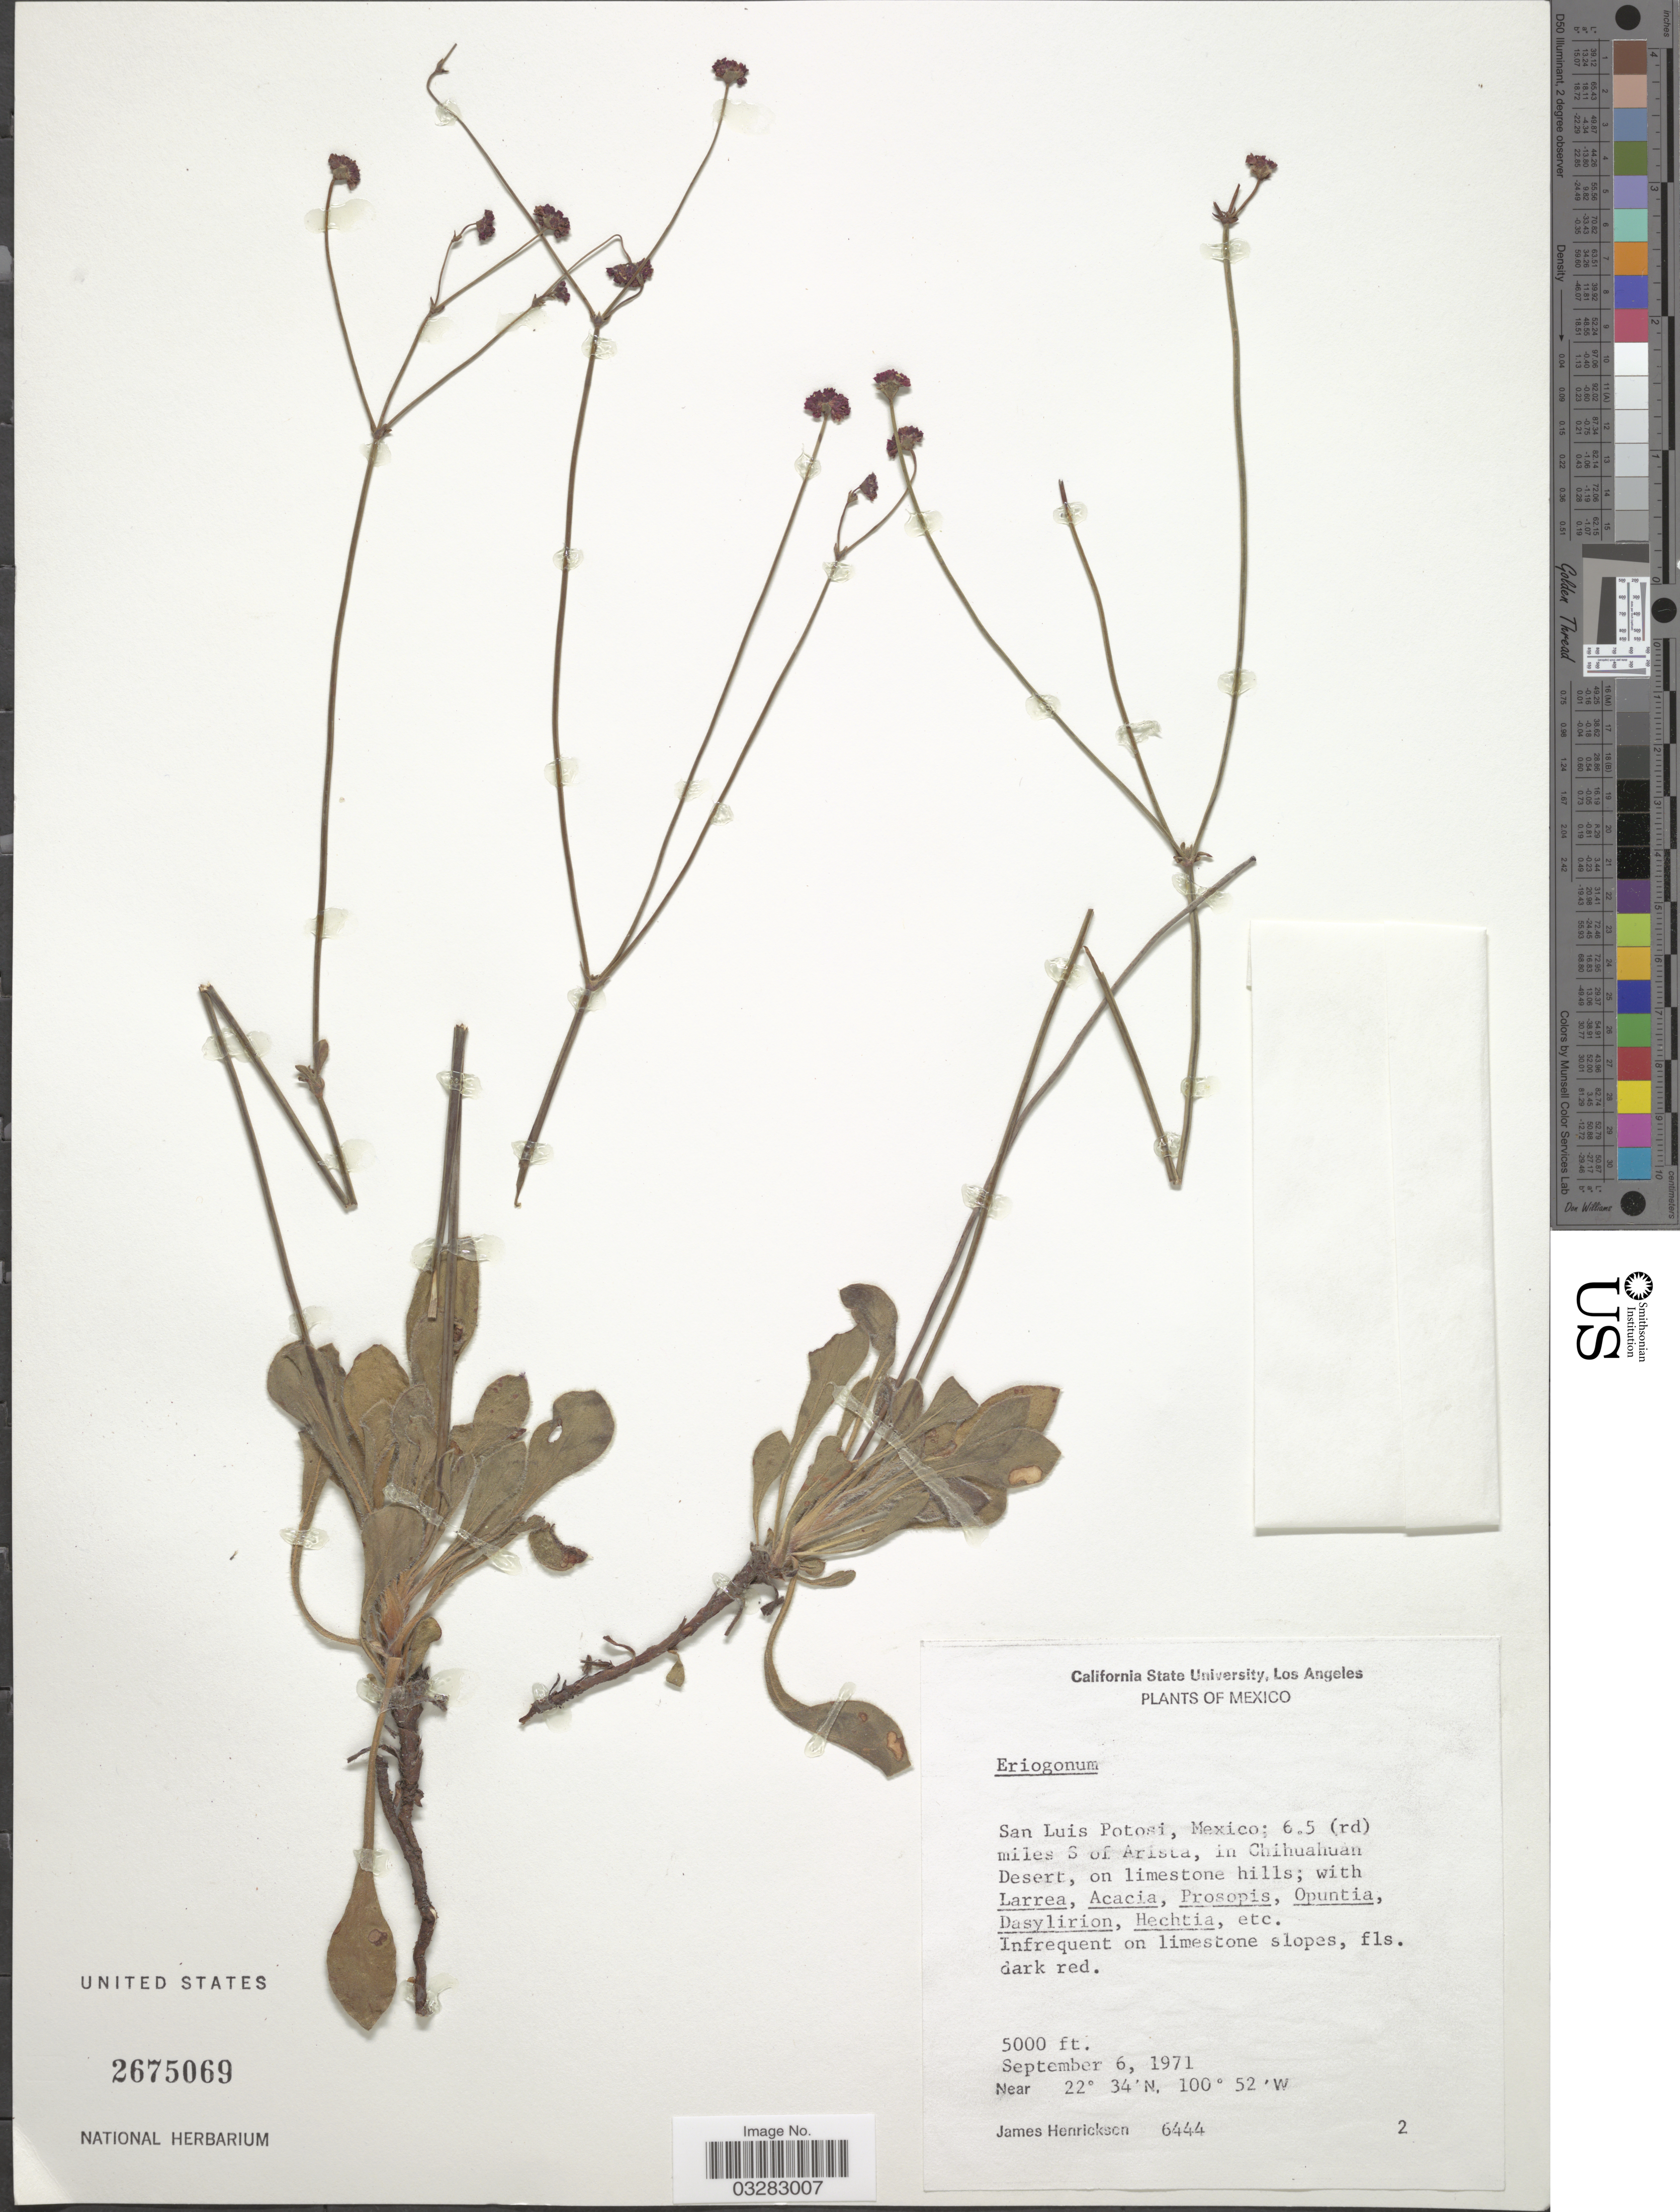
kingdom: Plantae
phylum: Tracheophyta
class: Magnoliopsida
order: Caryophyllales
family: Polygonaceae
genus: Eriogonum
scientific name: Eriogonum sp.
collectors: J. Henrickson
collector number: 6444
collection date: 1971-09-06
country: Mexico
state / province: San Luis Potosí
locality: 6.5 (rd) miles S of Arista, in Chihuahuan Desert, on limestone hills.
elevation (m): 1524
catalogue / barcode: US 2675069